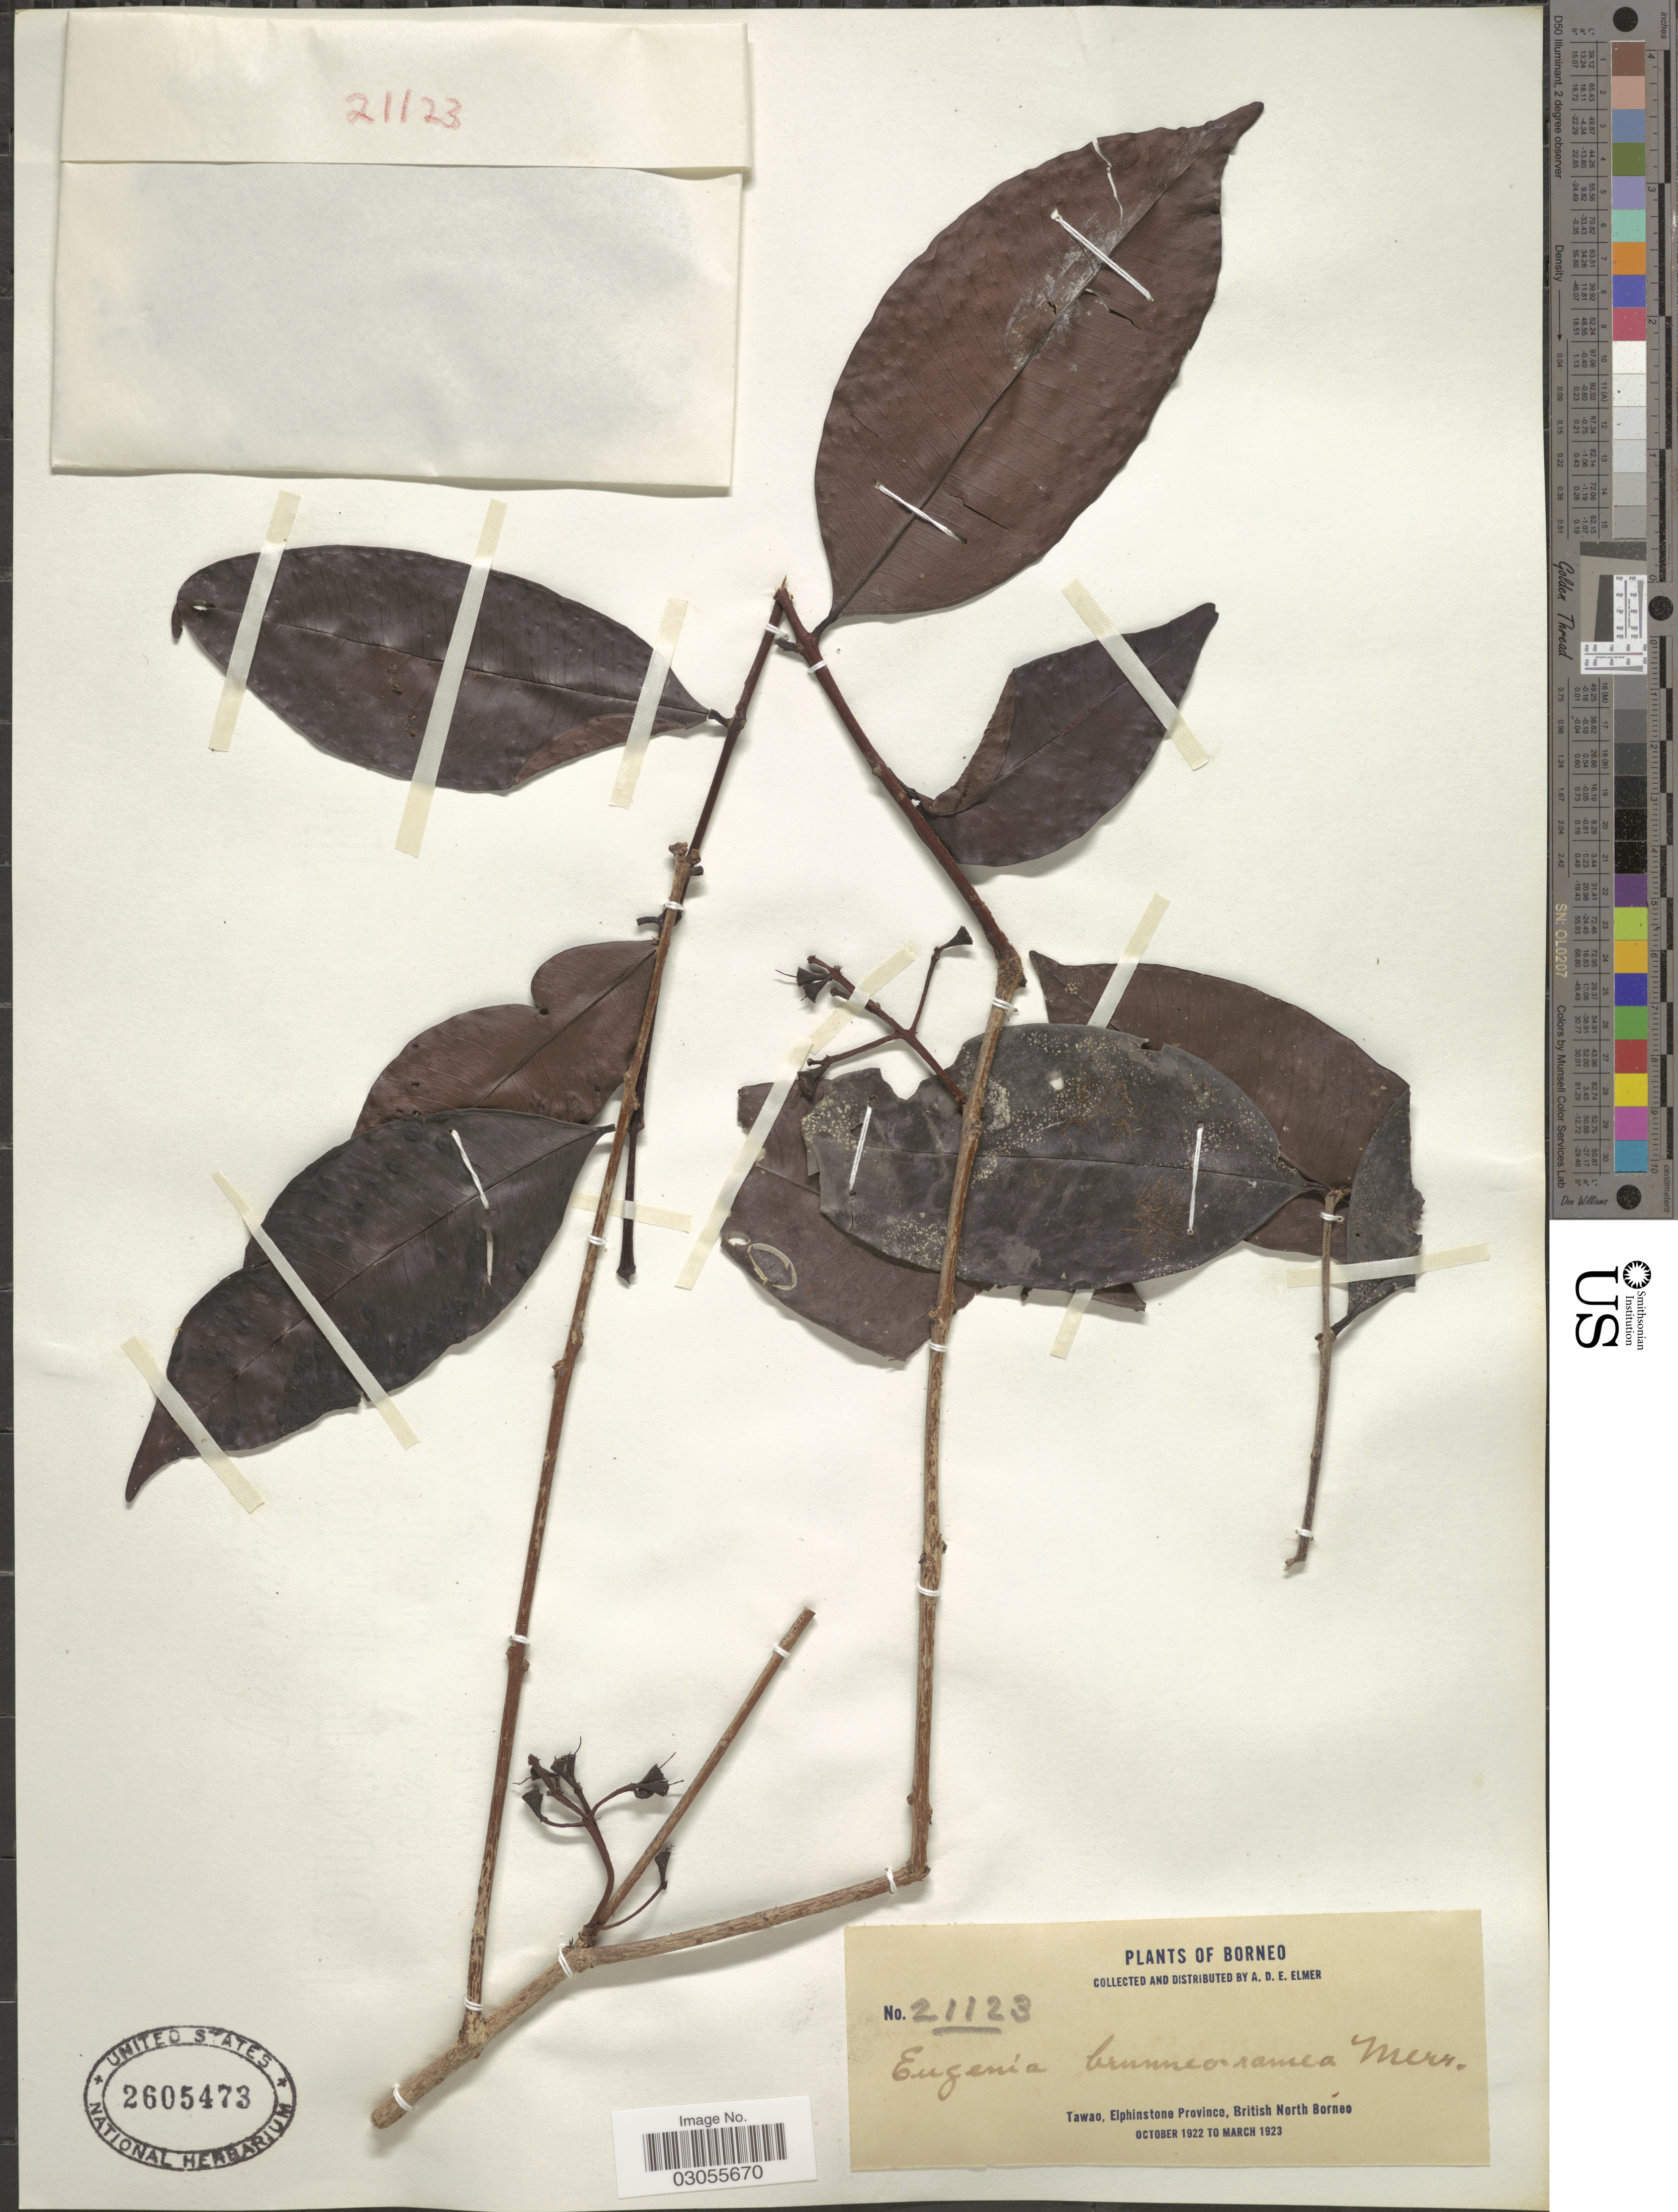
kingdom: Plantae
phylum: Tracheophyta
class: Magnoliopsida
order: Myrtales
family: Myrtaceae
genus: Syzygium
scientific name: Syzygium racemosum subsp. racemosum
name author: (Blume) DC.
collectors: A. D. E. Elmer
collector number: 21123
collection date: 1922-10/1923-03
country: Malaysia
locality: Borneo. Tawao, Elphinstone Province, British North Borneo.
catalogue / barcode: US 2605473